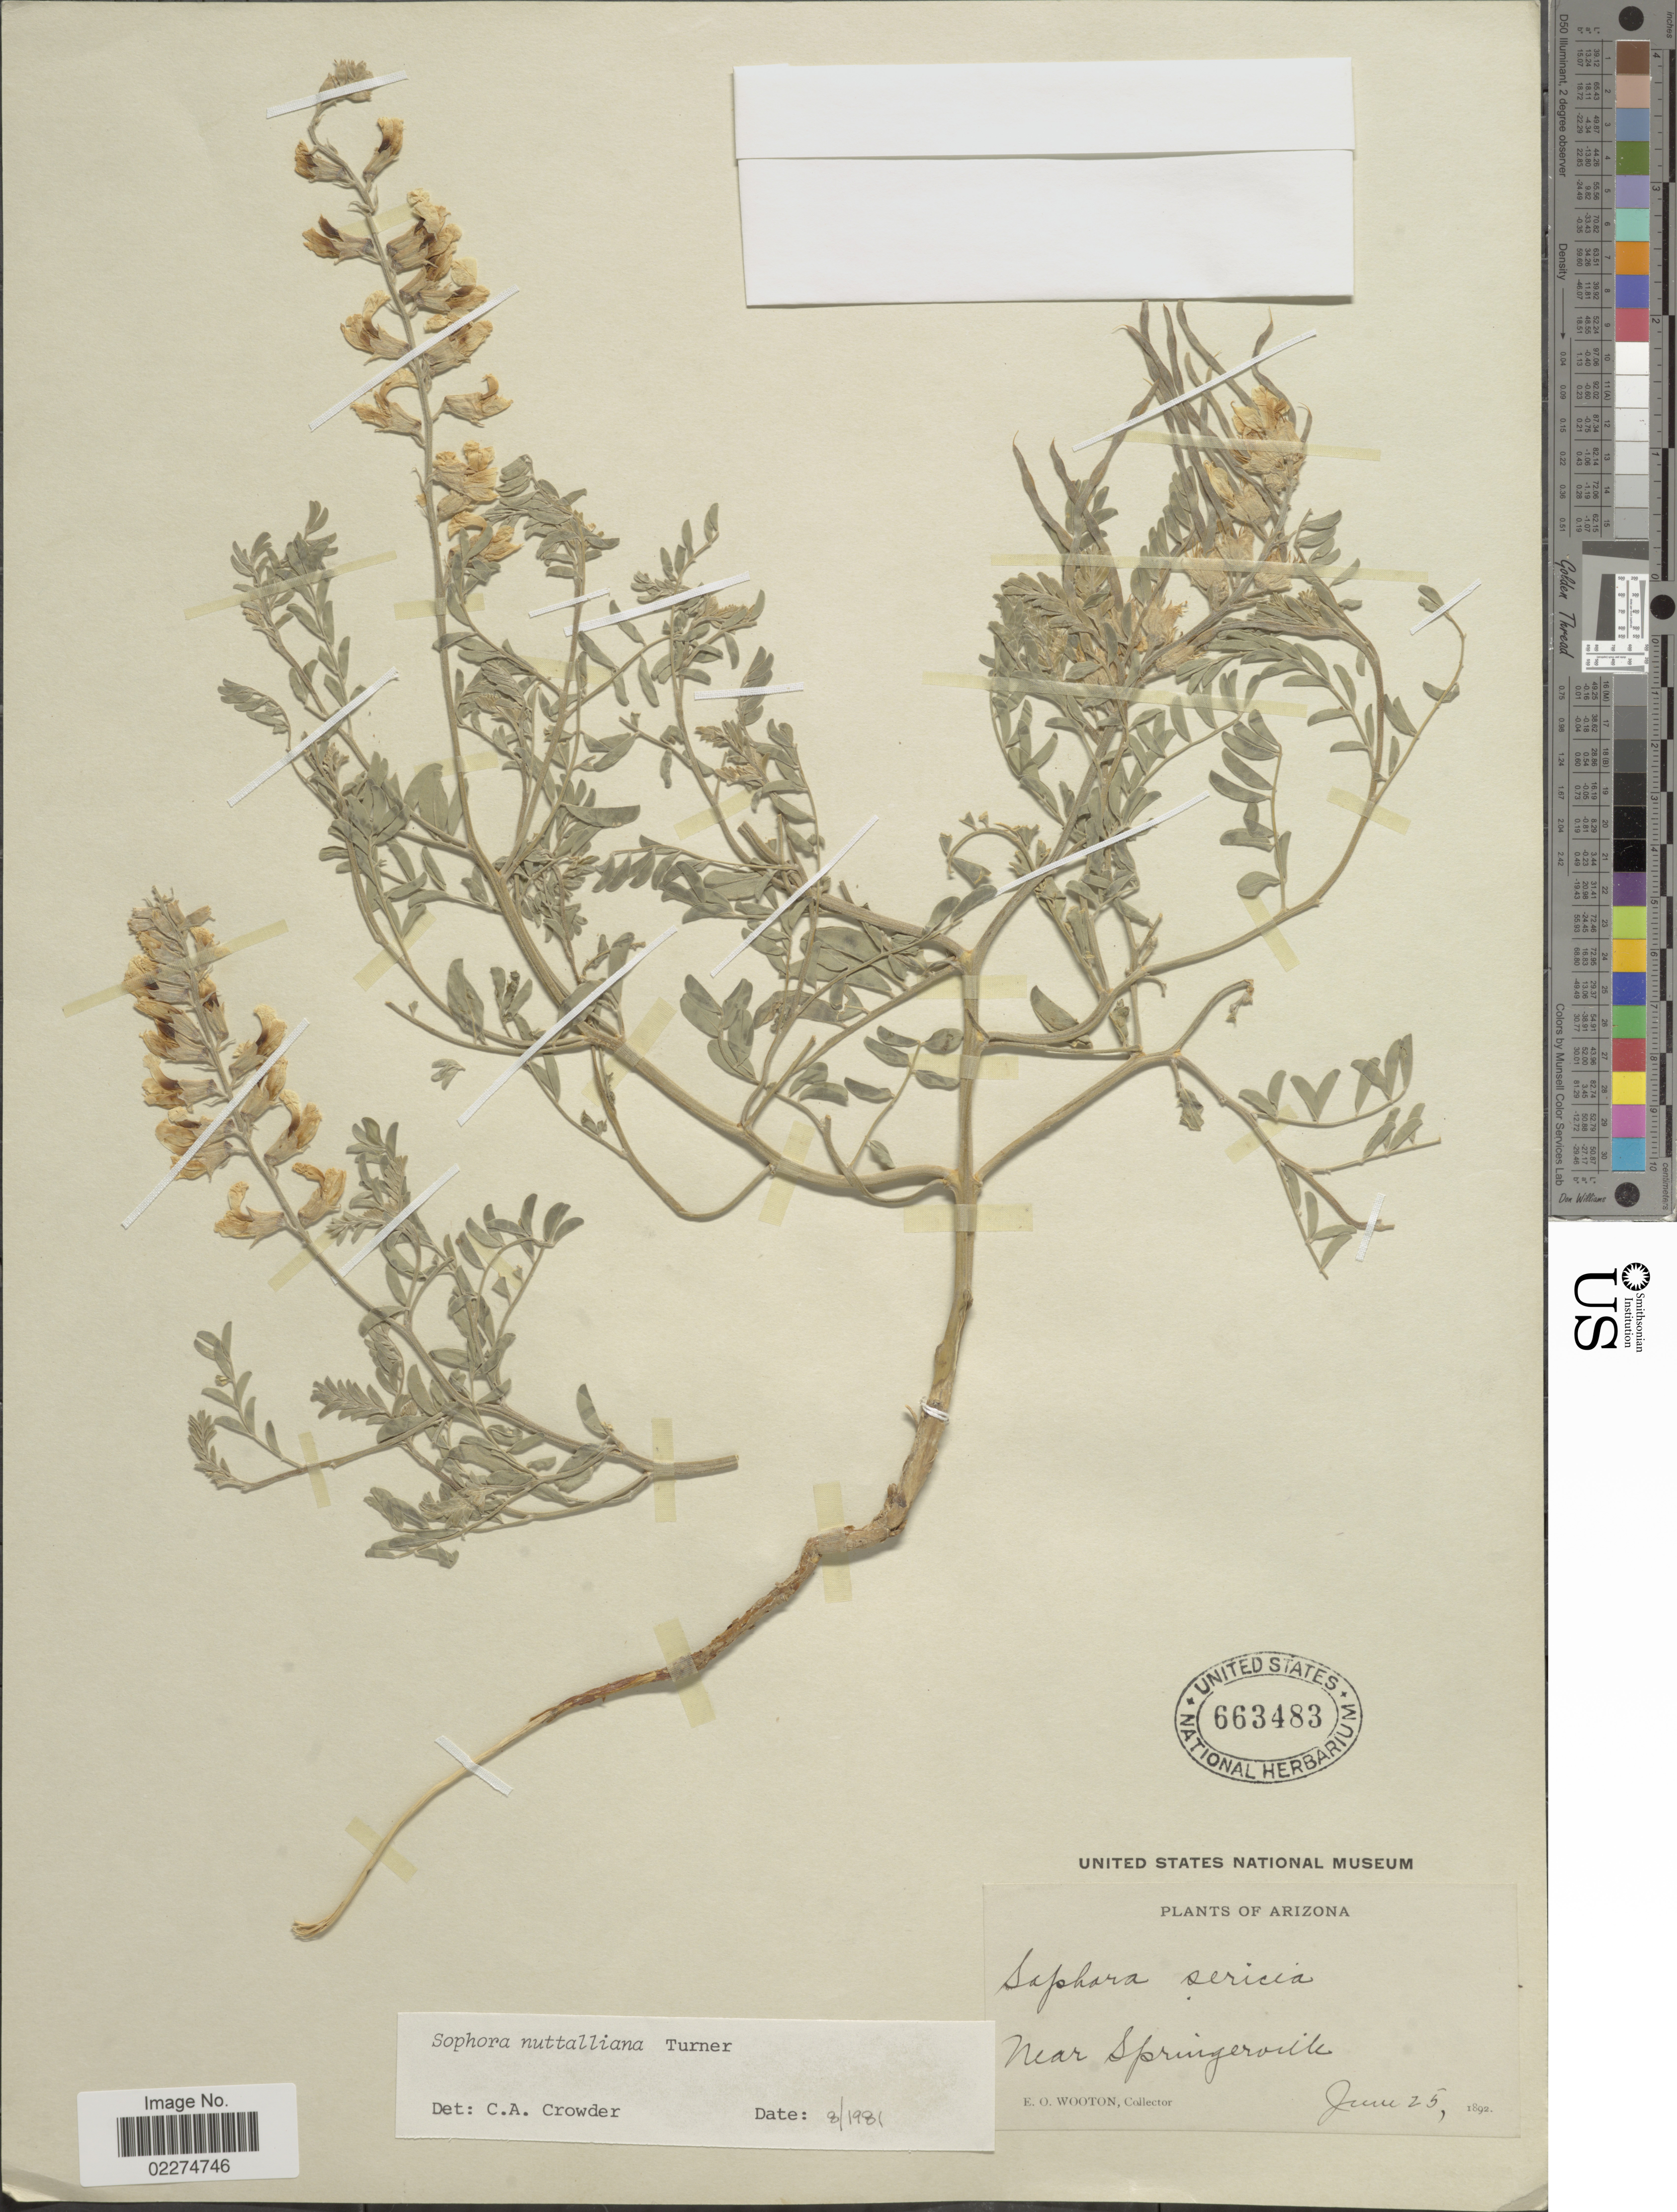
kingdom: Plantae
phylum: Tracheophyta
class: Magnoliopsida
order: Fabales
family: Fabaceae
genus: Sophora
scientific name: Sophora nuttalliana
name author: B.L. Turner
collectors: E. O. Wooton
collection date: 1892-06-25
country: United States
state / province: Arizona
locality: Near Springerville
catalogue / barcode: US 663483